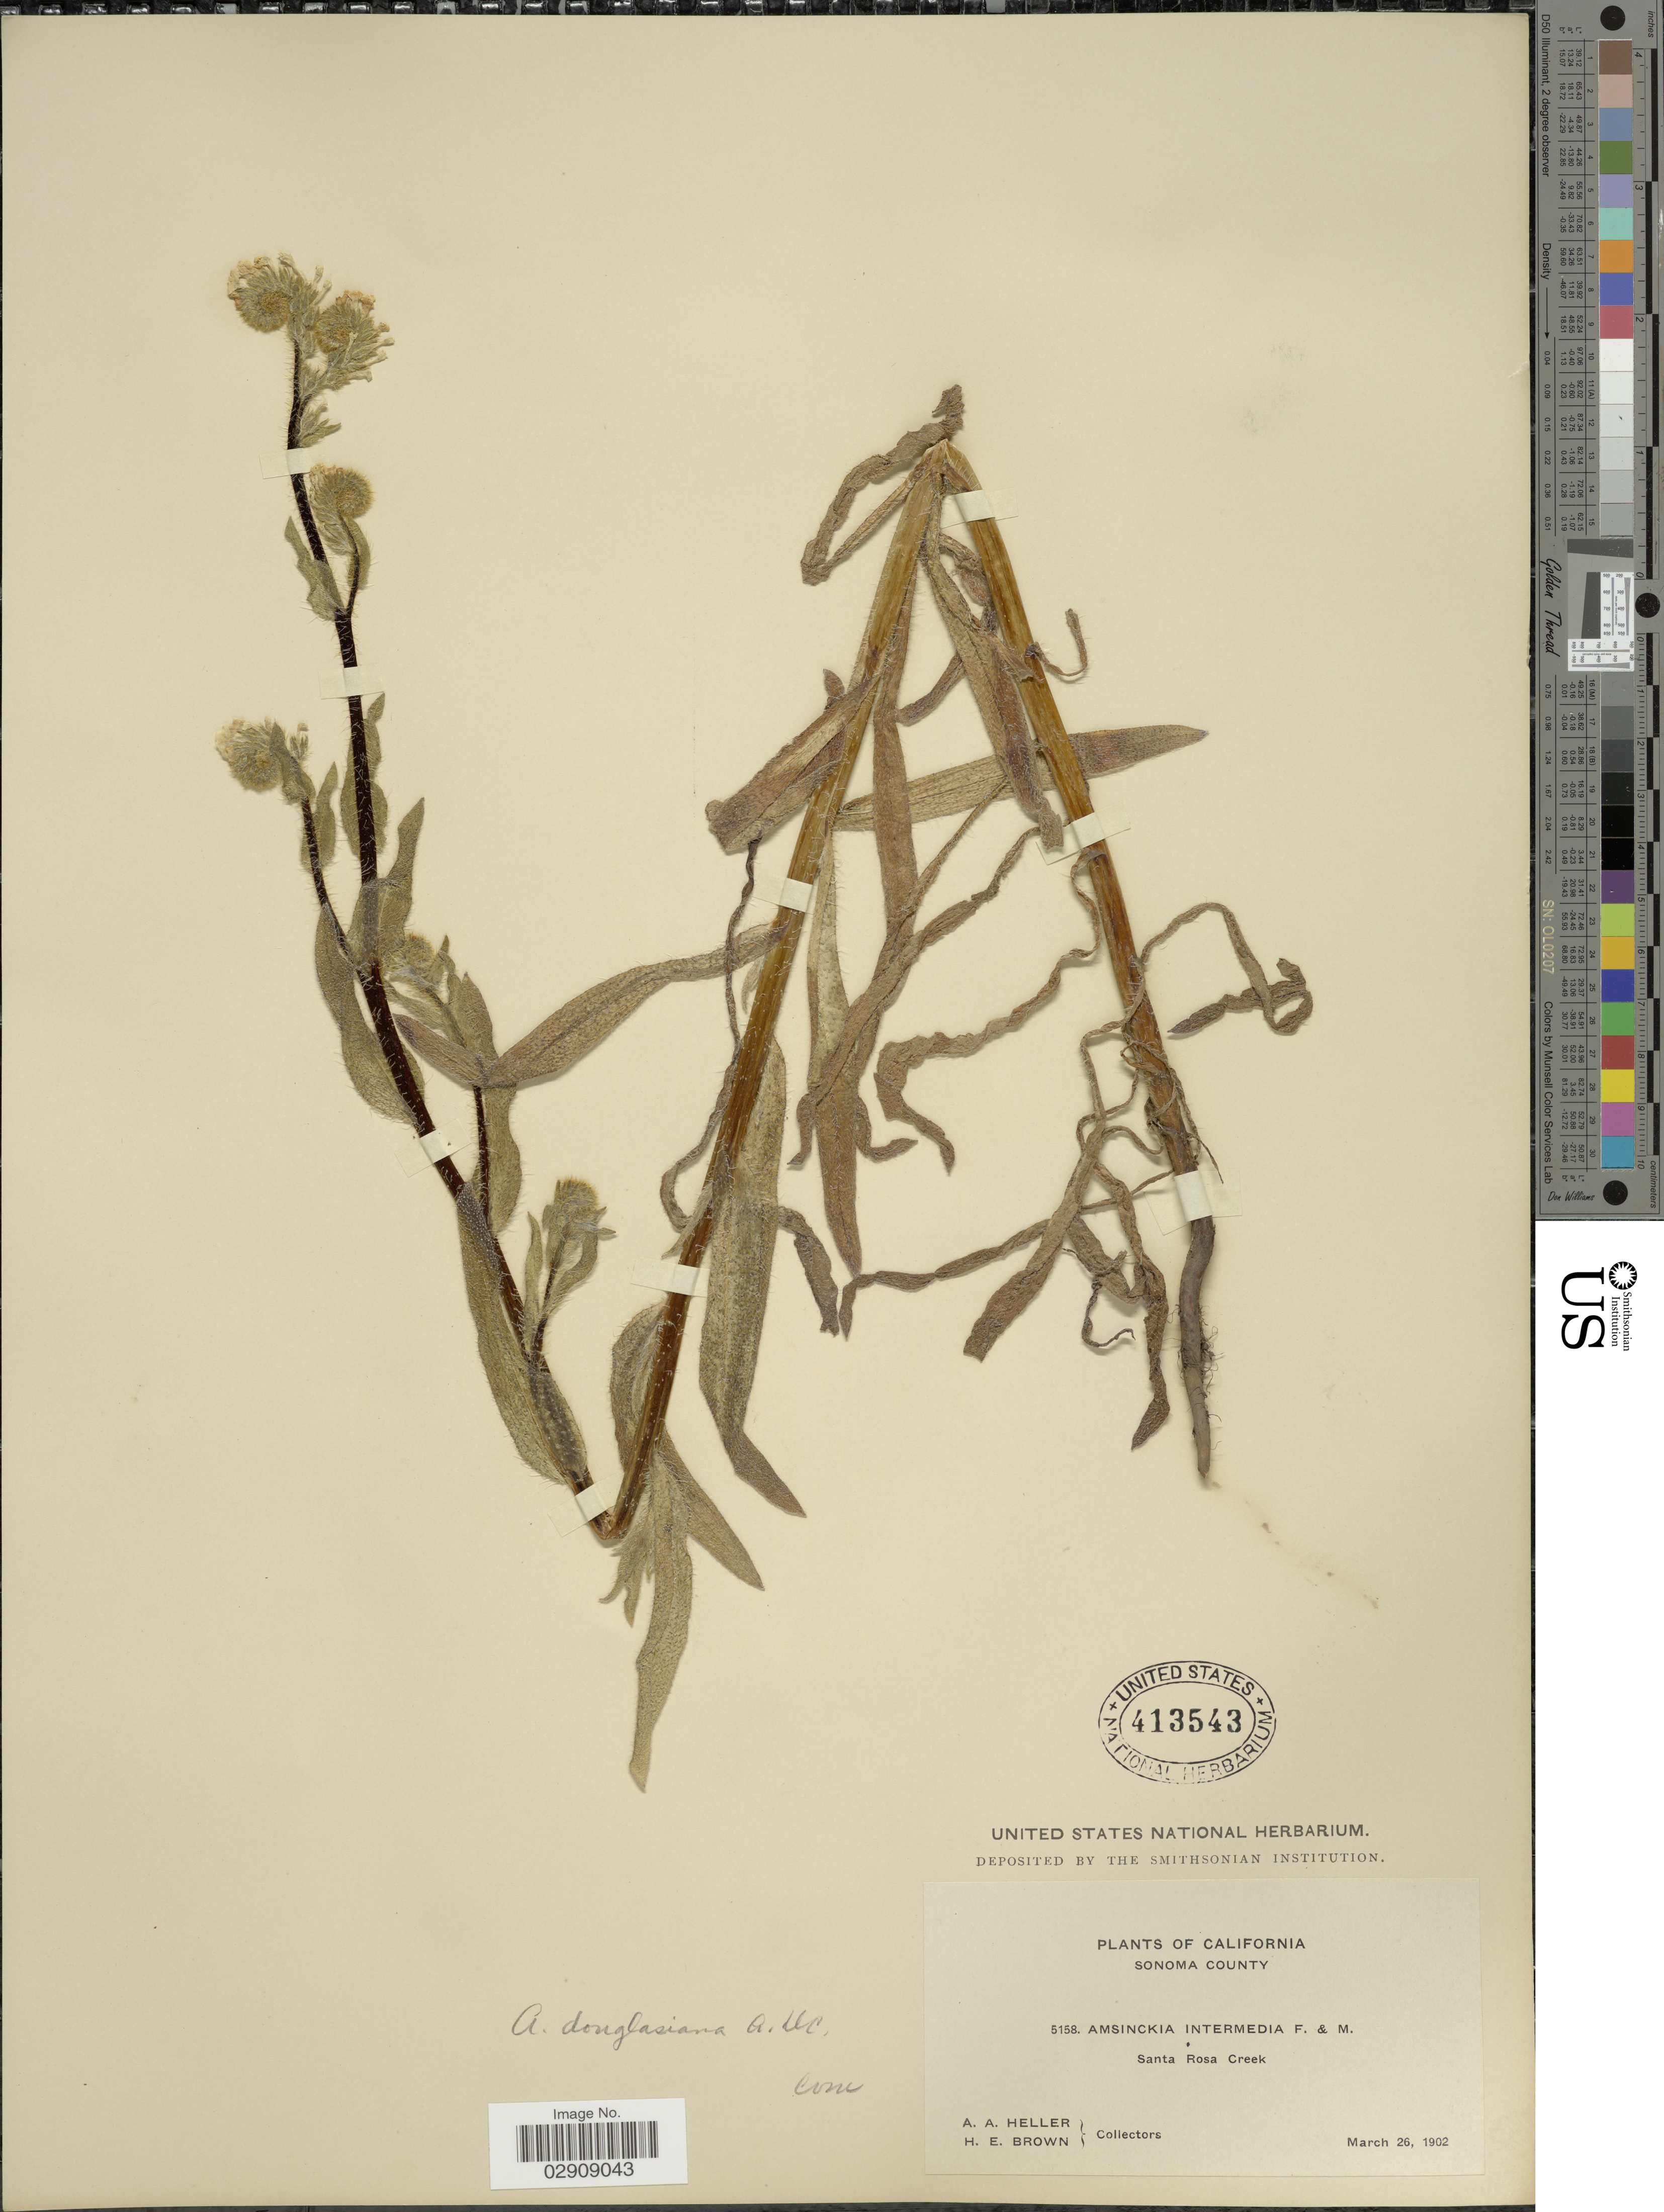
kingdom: Plantae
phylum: Tracheophyta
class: Magnoliopsida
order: Boraginales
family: Boraginaceae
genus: Amsinckia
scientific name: Amsinckia douglasiana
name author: A. DC.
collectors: A. A. Heller & H. E. Brown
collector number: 5158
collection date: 1902-03-26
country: United States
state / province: California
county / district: Sonoma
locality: Santa Rosa Creek. Sonoma County. California.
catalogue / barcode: US 413543